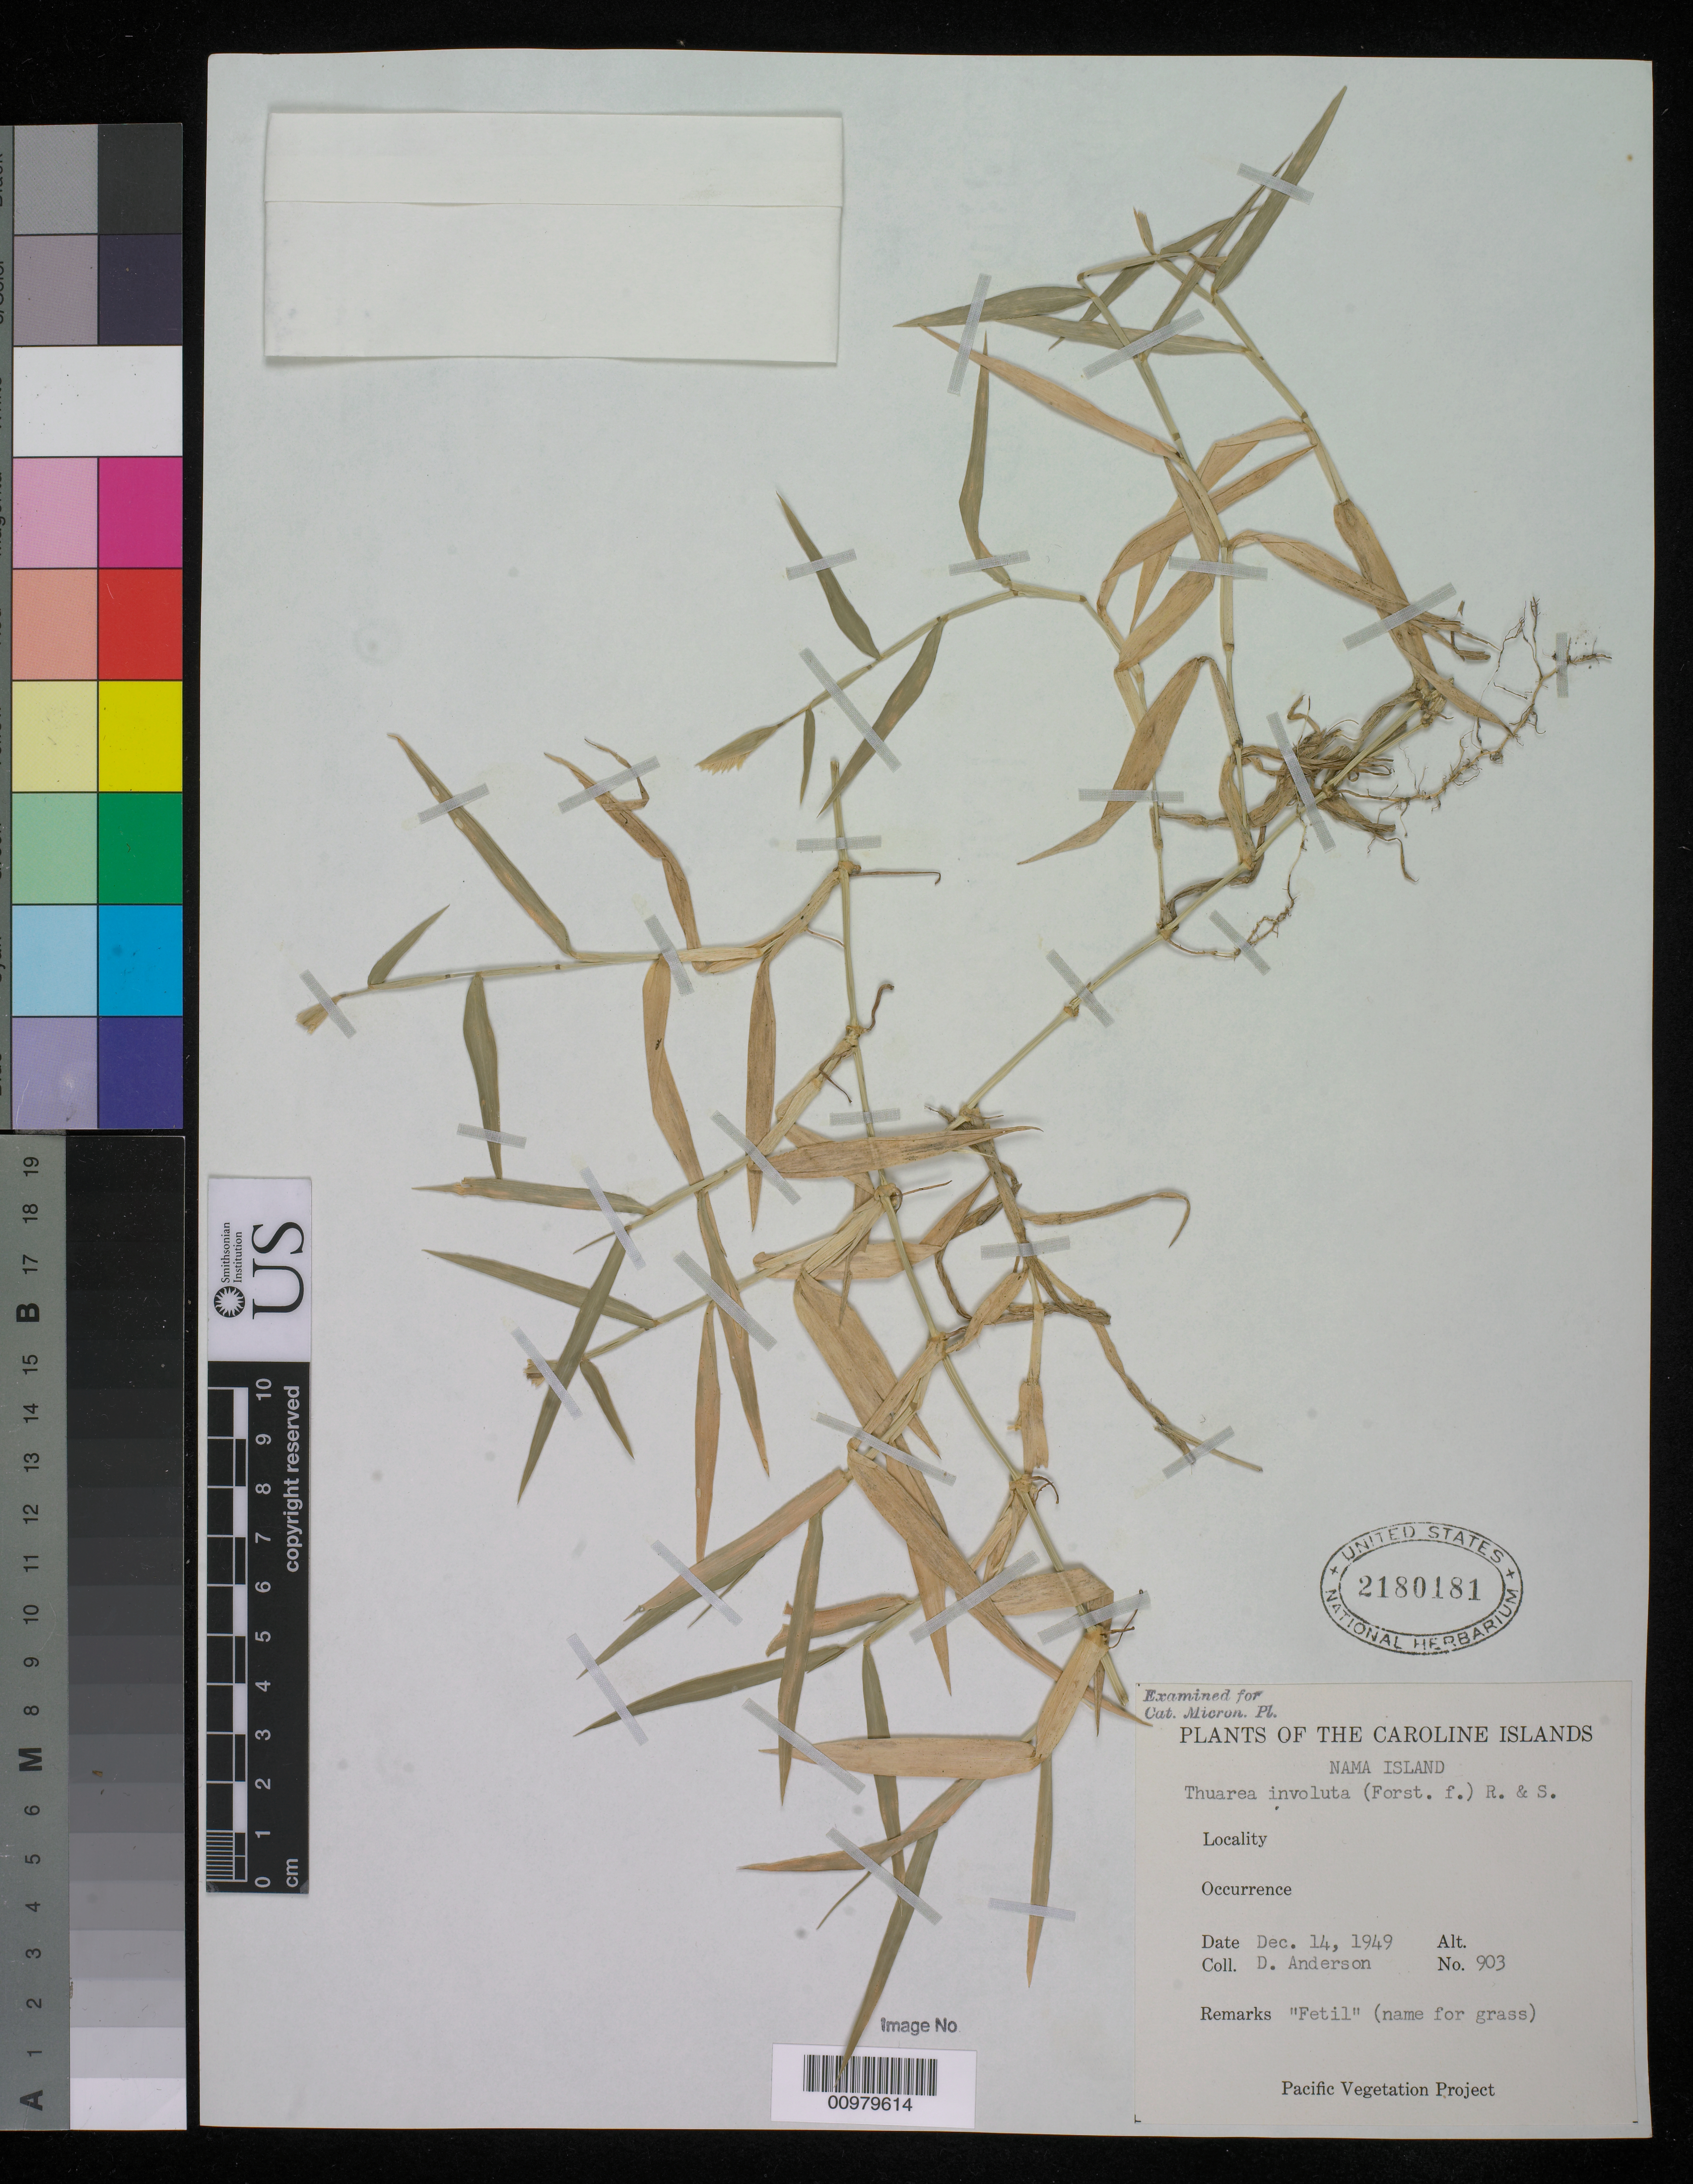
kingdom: Plantae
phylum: Tracheophyta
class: Liliopsida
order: Poales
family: Poaceae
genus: Thuarea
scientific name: Thuarea involuta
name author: (G. Forst.) R. Br. ex Sm.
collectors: D. Anderson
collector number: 903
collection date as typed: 14 Dec 1949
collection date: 1949-12-14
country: Micronesia, Federated States of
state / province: Truk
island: Nama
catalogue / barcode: US 2180181